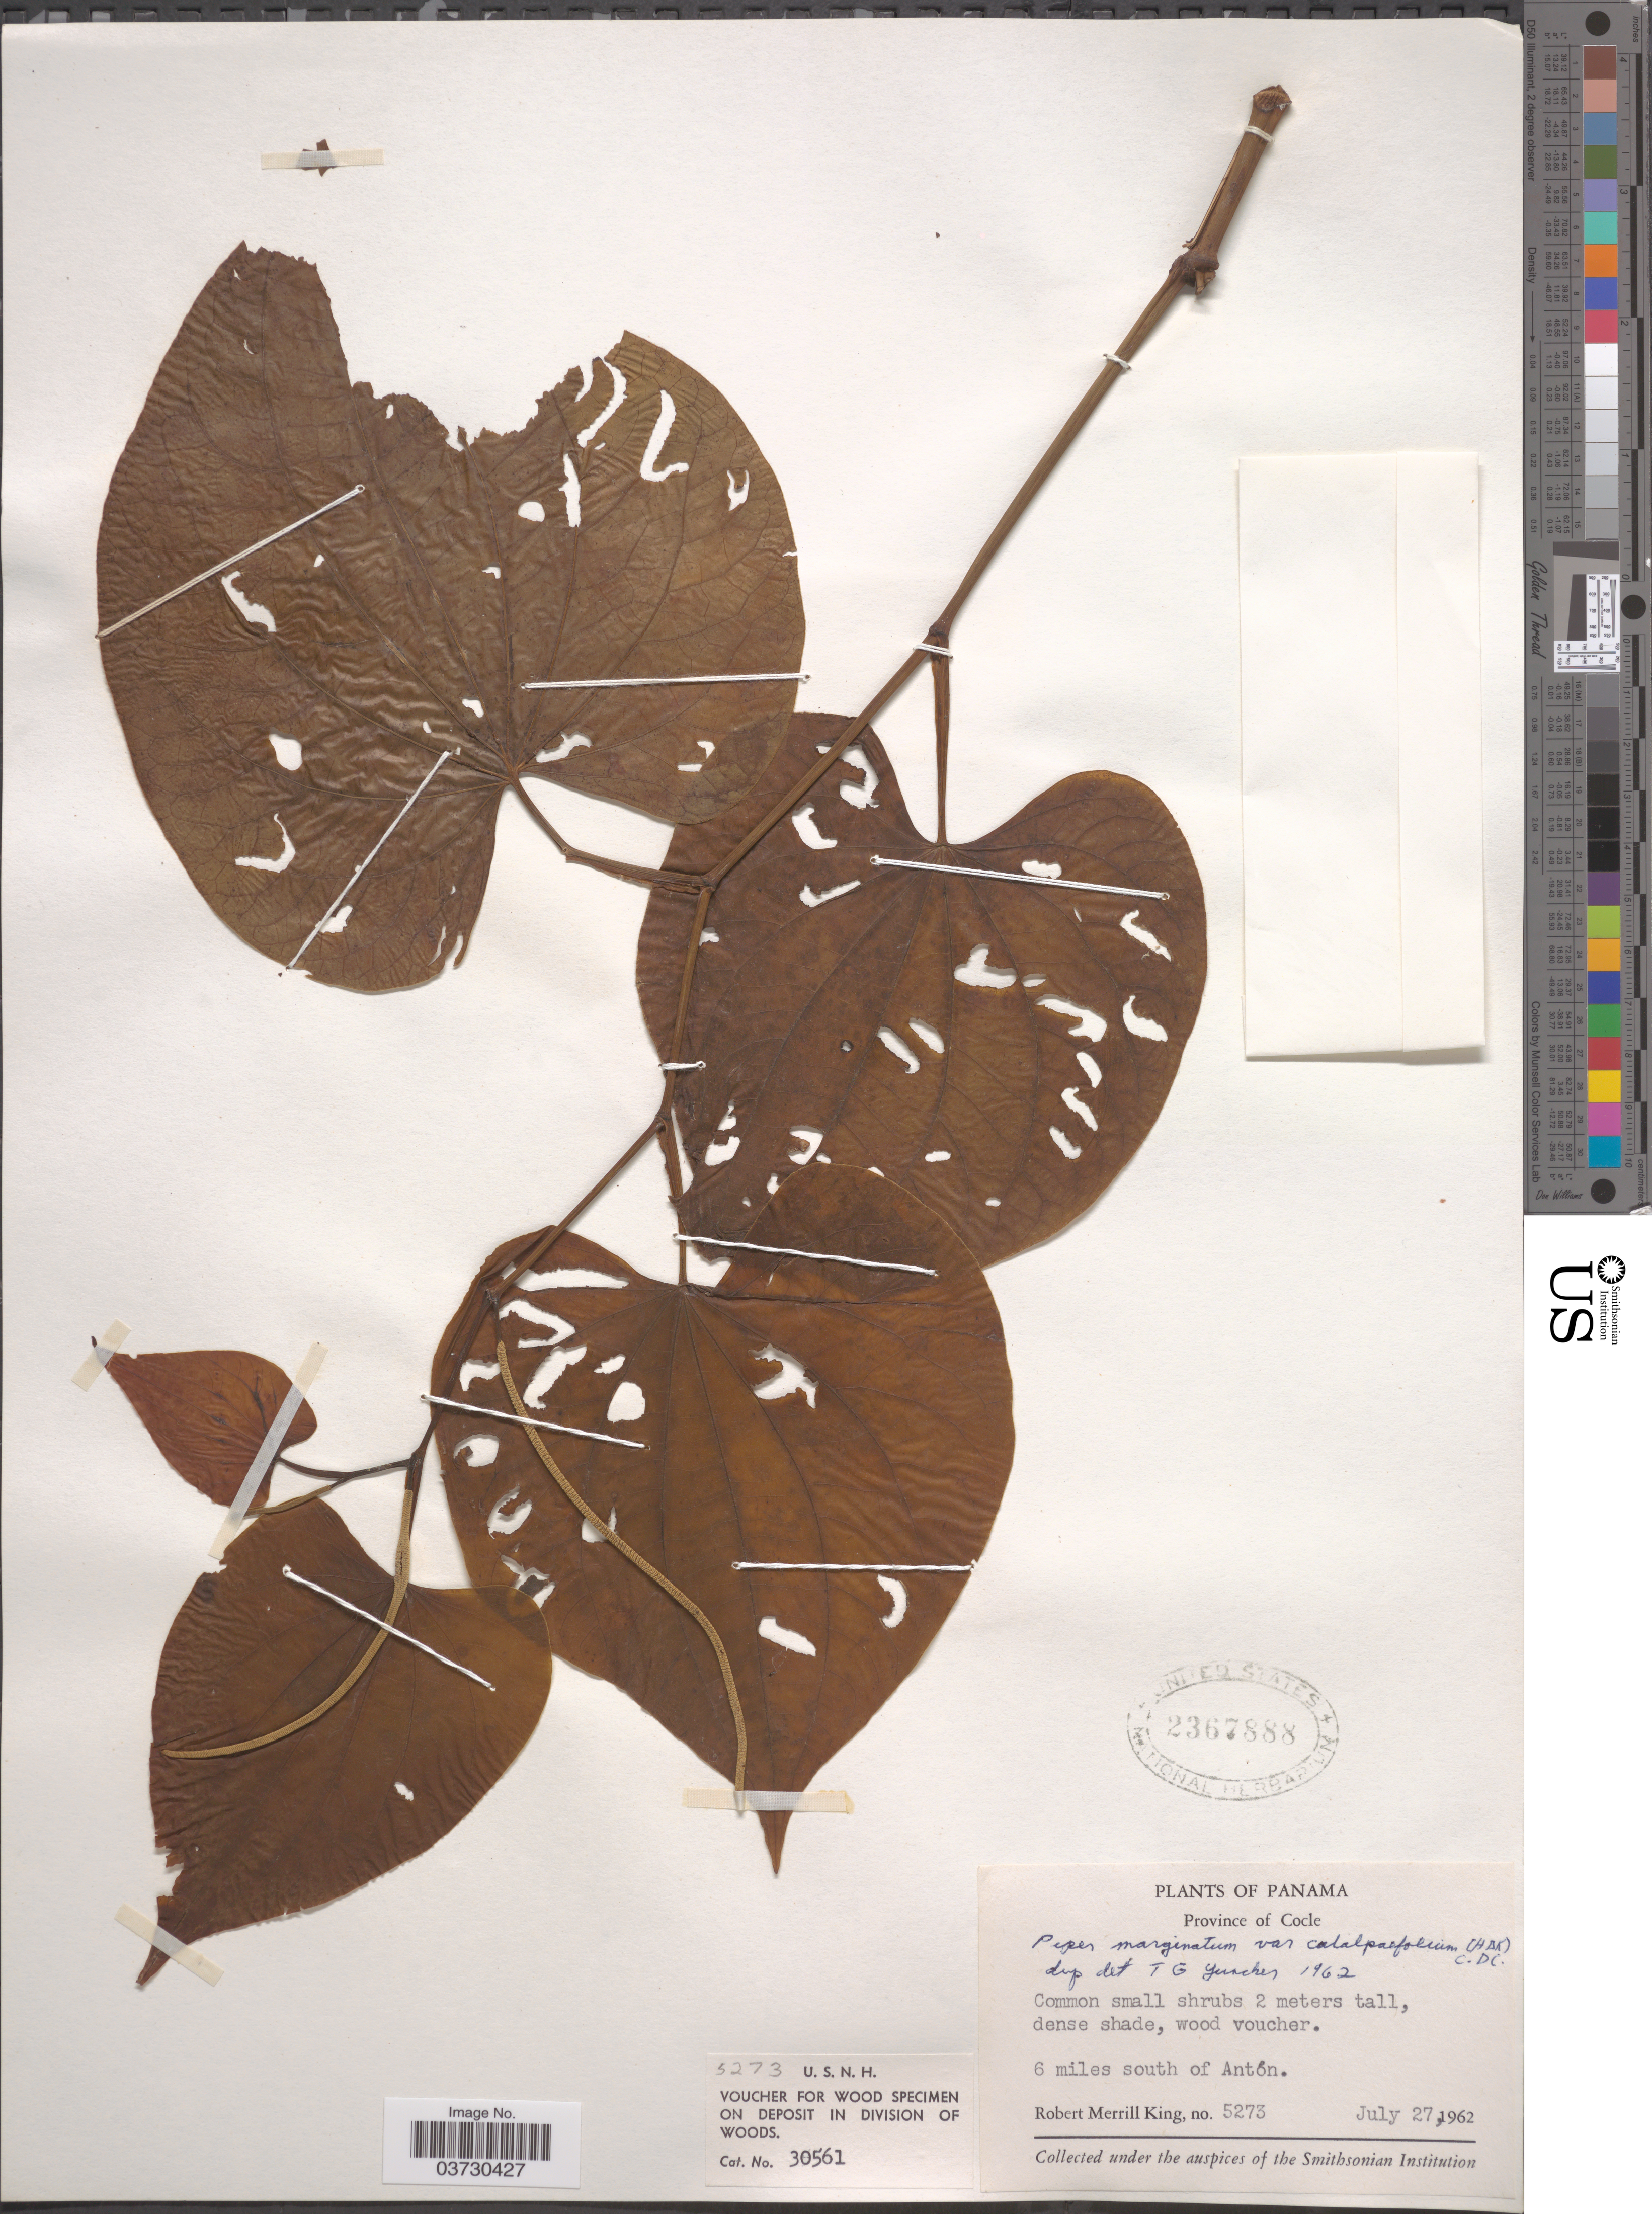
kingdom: Plantae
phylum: Tracheophyta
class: Magnoliopsida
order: Piperales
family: Piperaceae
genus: Piper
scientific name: Piper marginatum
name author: Jacq.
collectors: R. M. King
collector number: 5273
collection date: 1962-07-27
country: Panama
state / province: Cocle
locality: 6 miles south of Antón.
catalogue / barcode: US 2367888